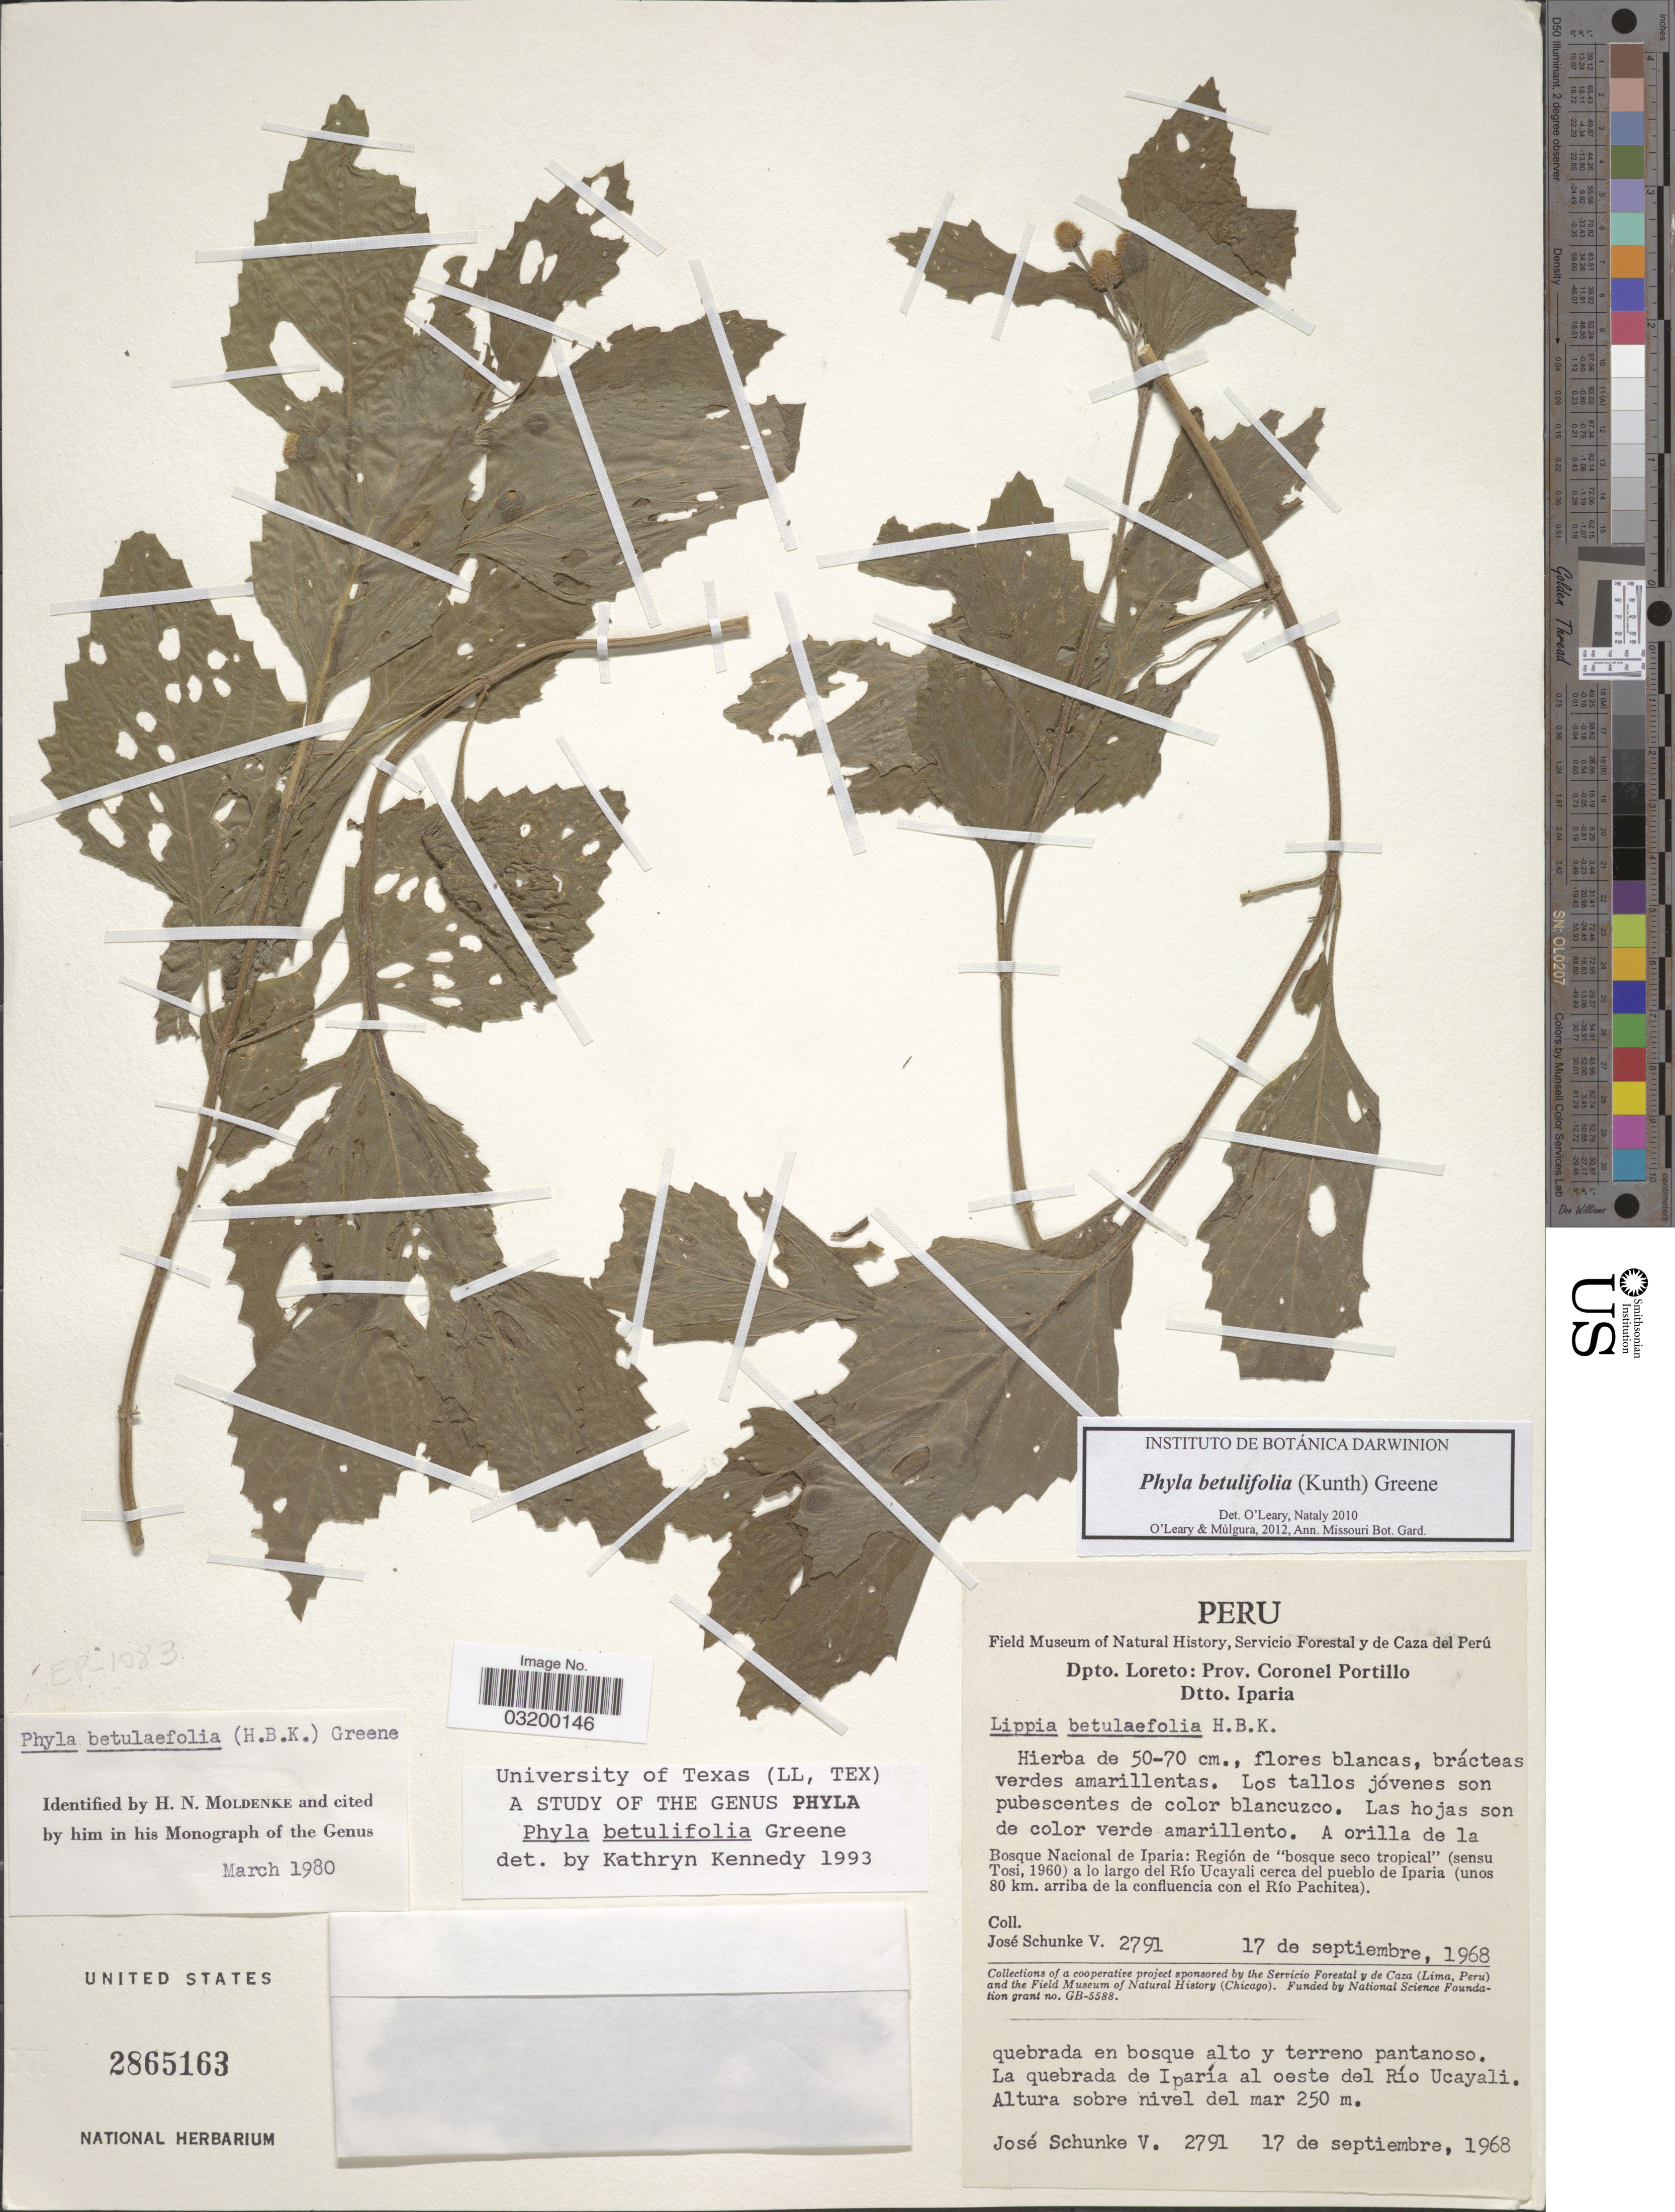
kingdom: Plantae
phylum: Tracheophyta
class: Magnoliopsida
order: Lamiales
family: Verbenaceae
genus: Phyla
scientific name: Phyla betulifolia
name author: (Kunth) Greene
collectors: J. Schunke Vigo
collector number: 2791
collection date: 1968-09-17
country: Peru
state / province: Loreto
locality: Dpto. Loreto: Prov. Coronel Portillo. Dtto. Iparia. Bosque Nacional de Iparia: Región de "bosque seco tropical" (sensu Tosi, 1960) a lo largo del Río Ucayali cerca del pueblo de Iparia (unos 80 km. arriba de la confluencia con el Río Pachitea). La quebrada de Iparía al oeste del Río Ucayali.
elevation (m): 250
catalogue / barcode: US 2865163